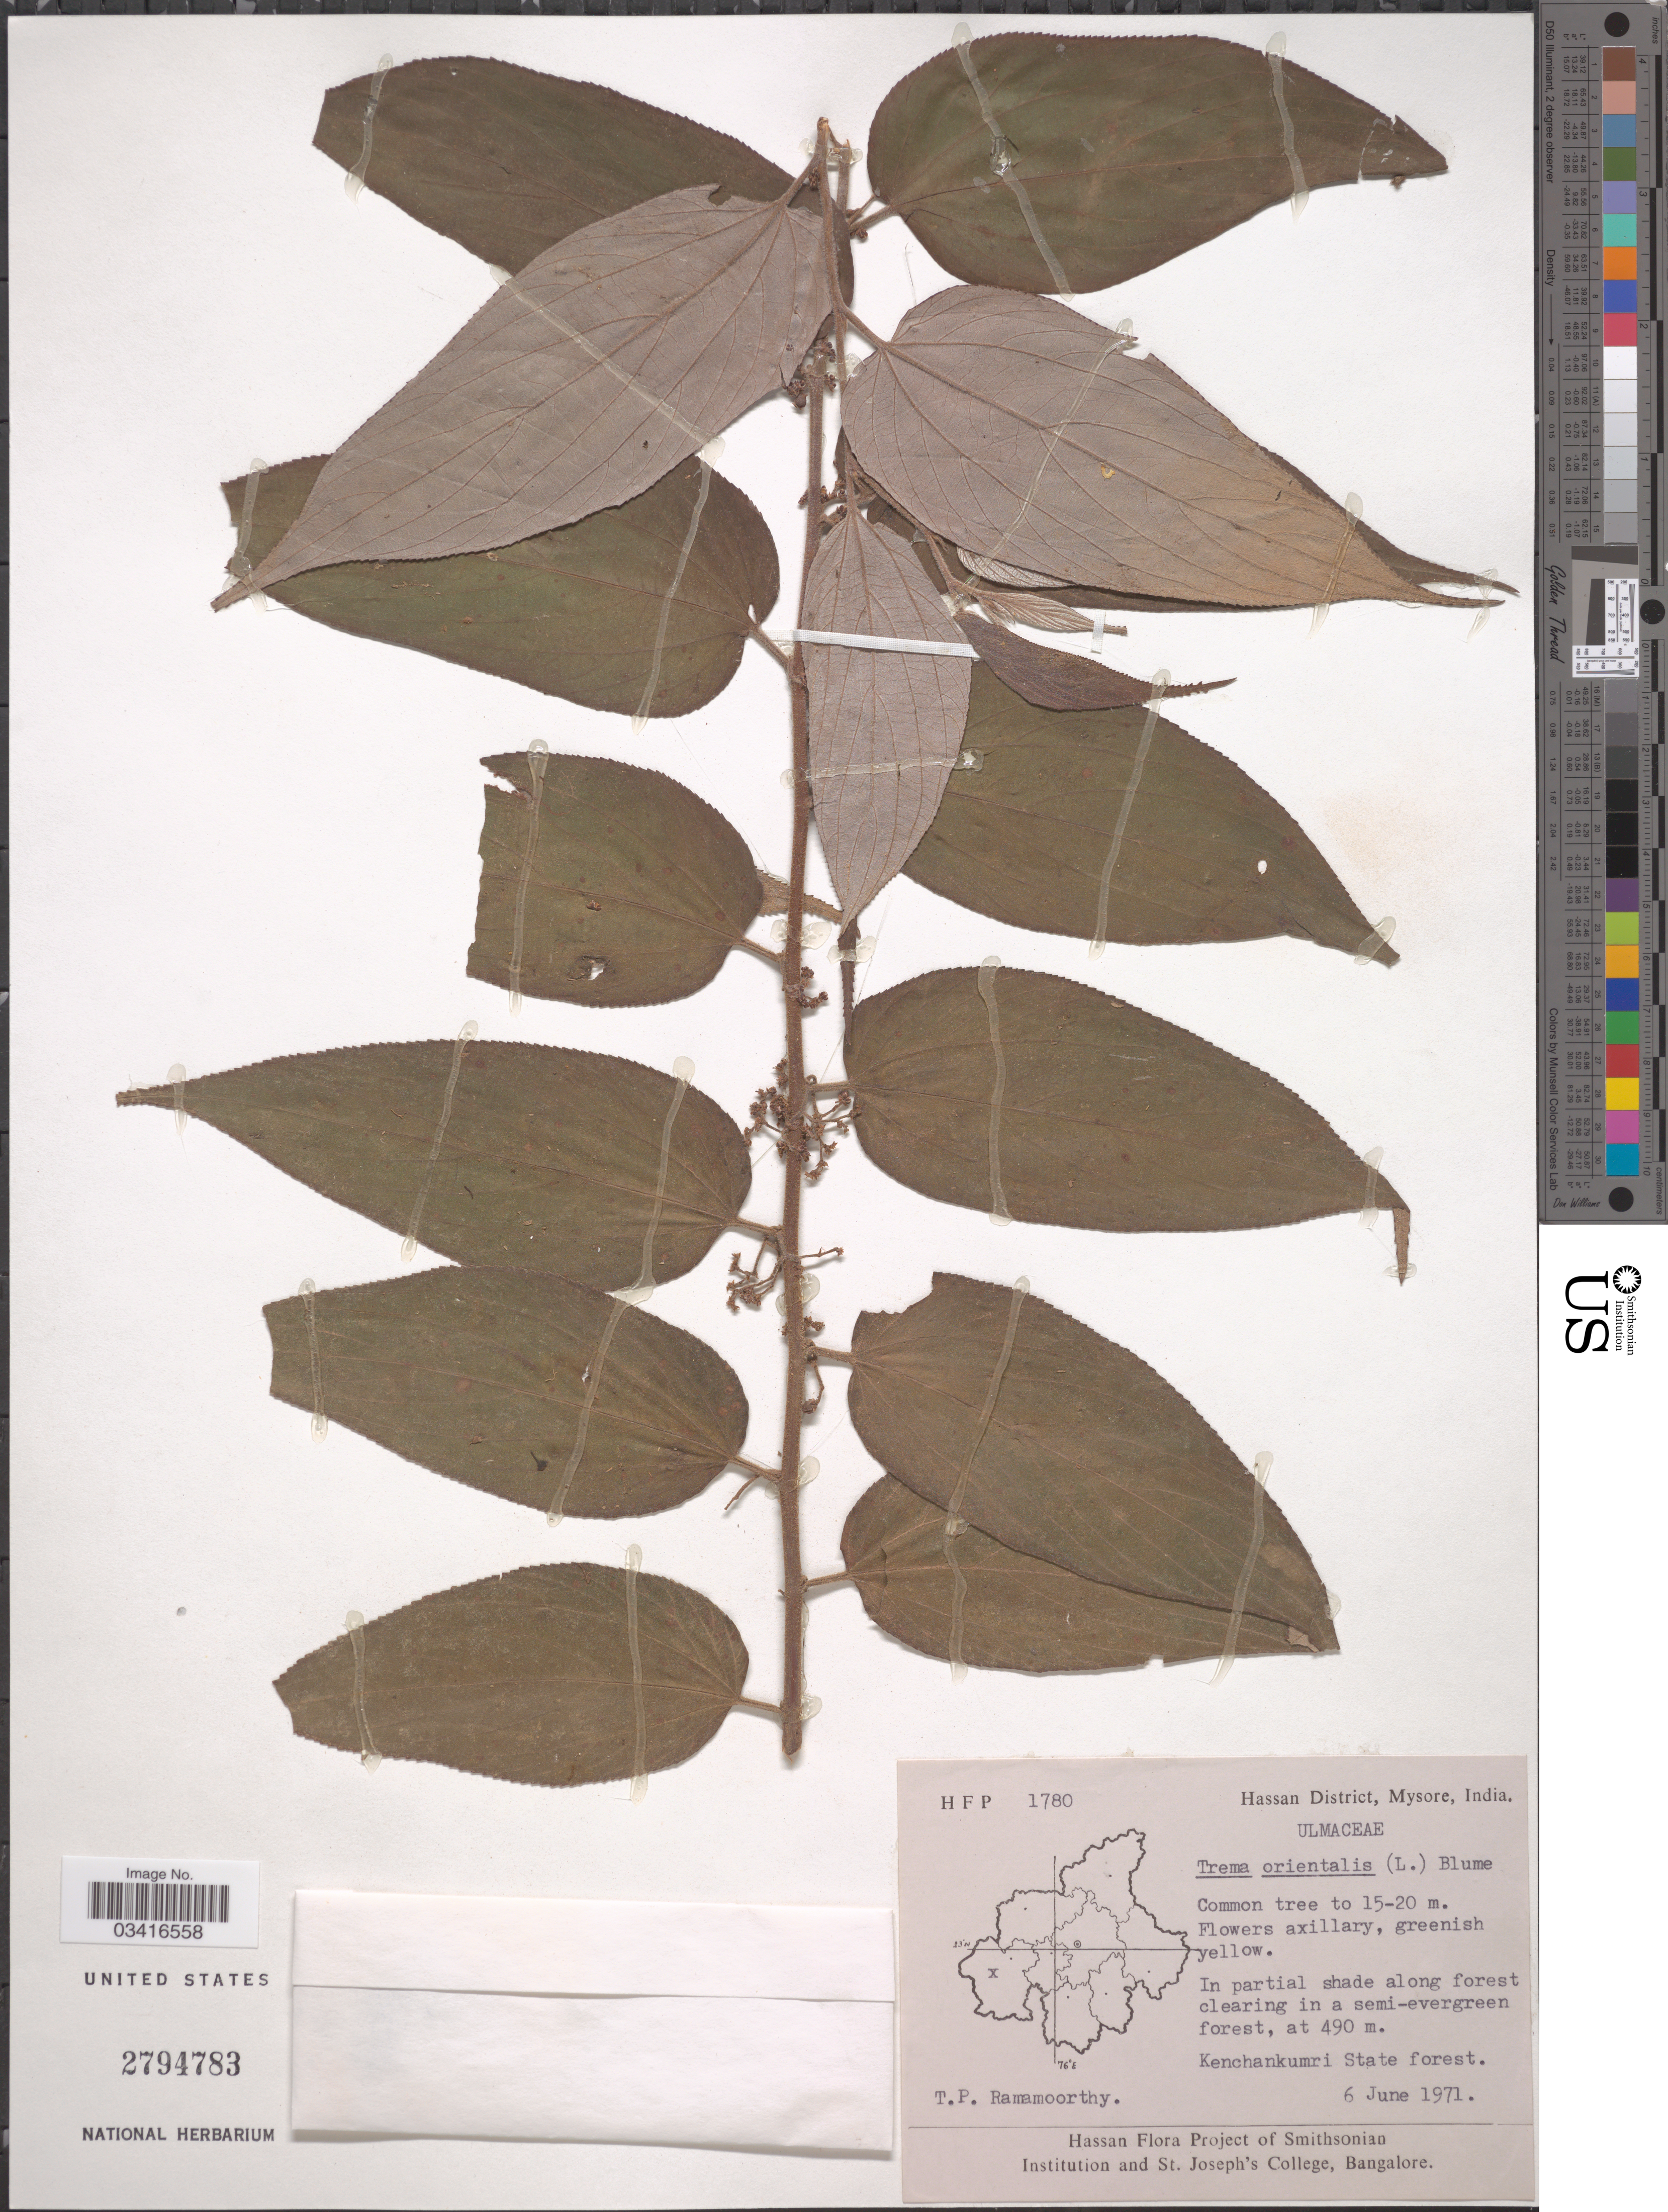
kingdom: Plantae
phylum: Tracheophyta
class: Magnoliopsida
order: Rosales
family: Cannabaceae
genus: Trema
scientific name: Trema orientale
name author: (L.) Blume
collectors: T. P. Ramamoorthy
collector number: HFP 1780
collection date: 1971-06-06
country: India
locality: Hassan District, Mysore. Kenchankumri State forest.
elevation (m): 490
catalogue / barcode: US 2794783